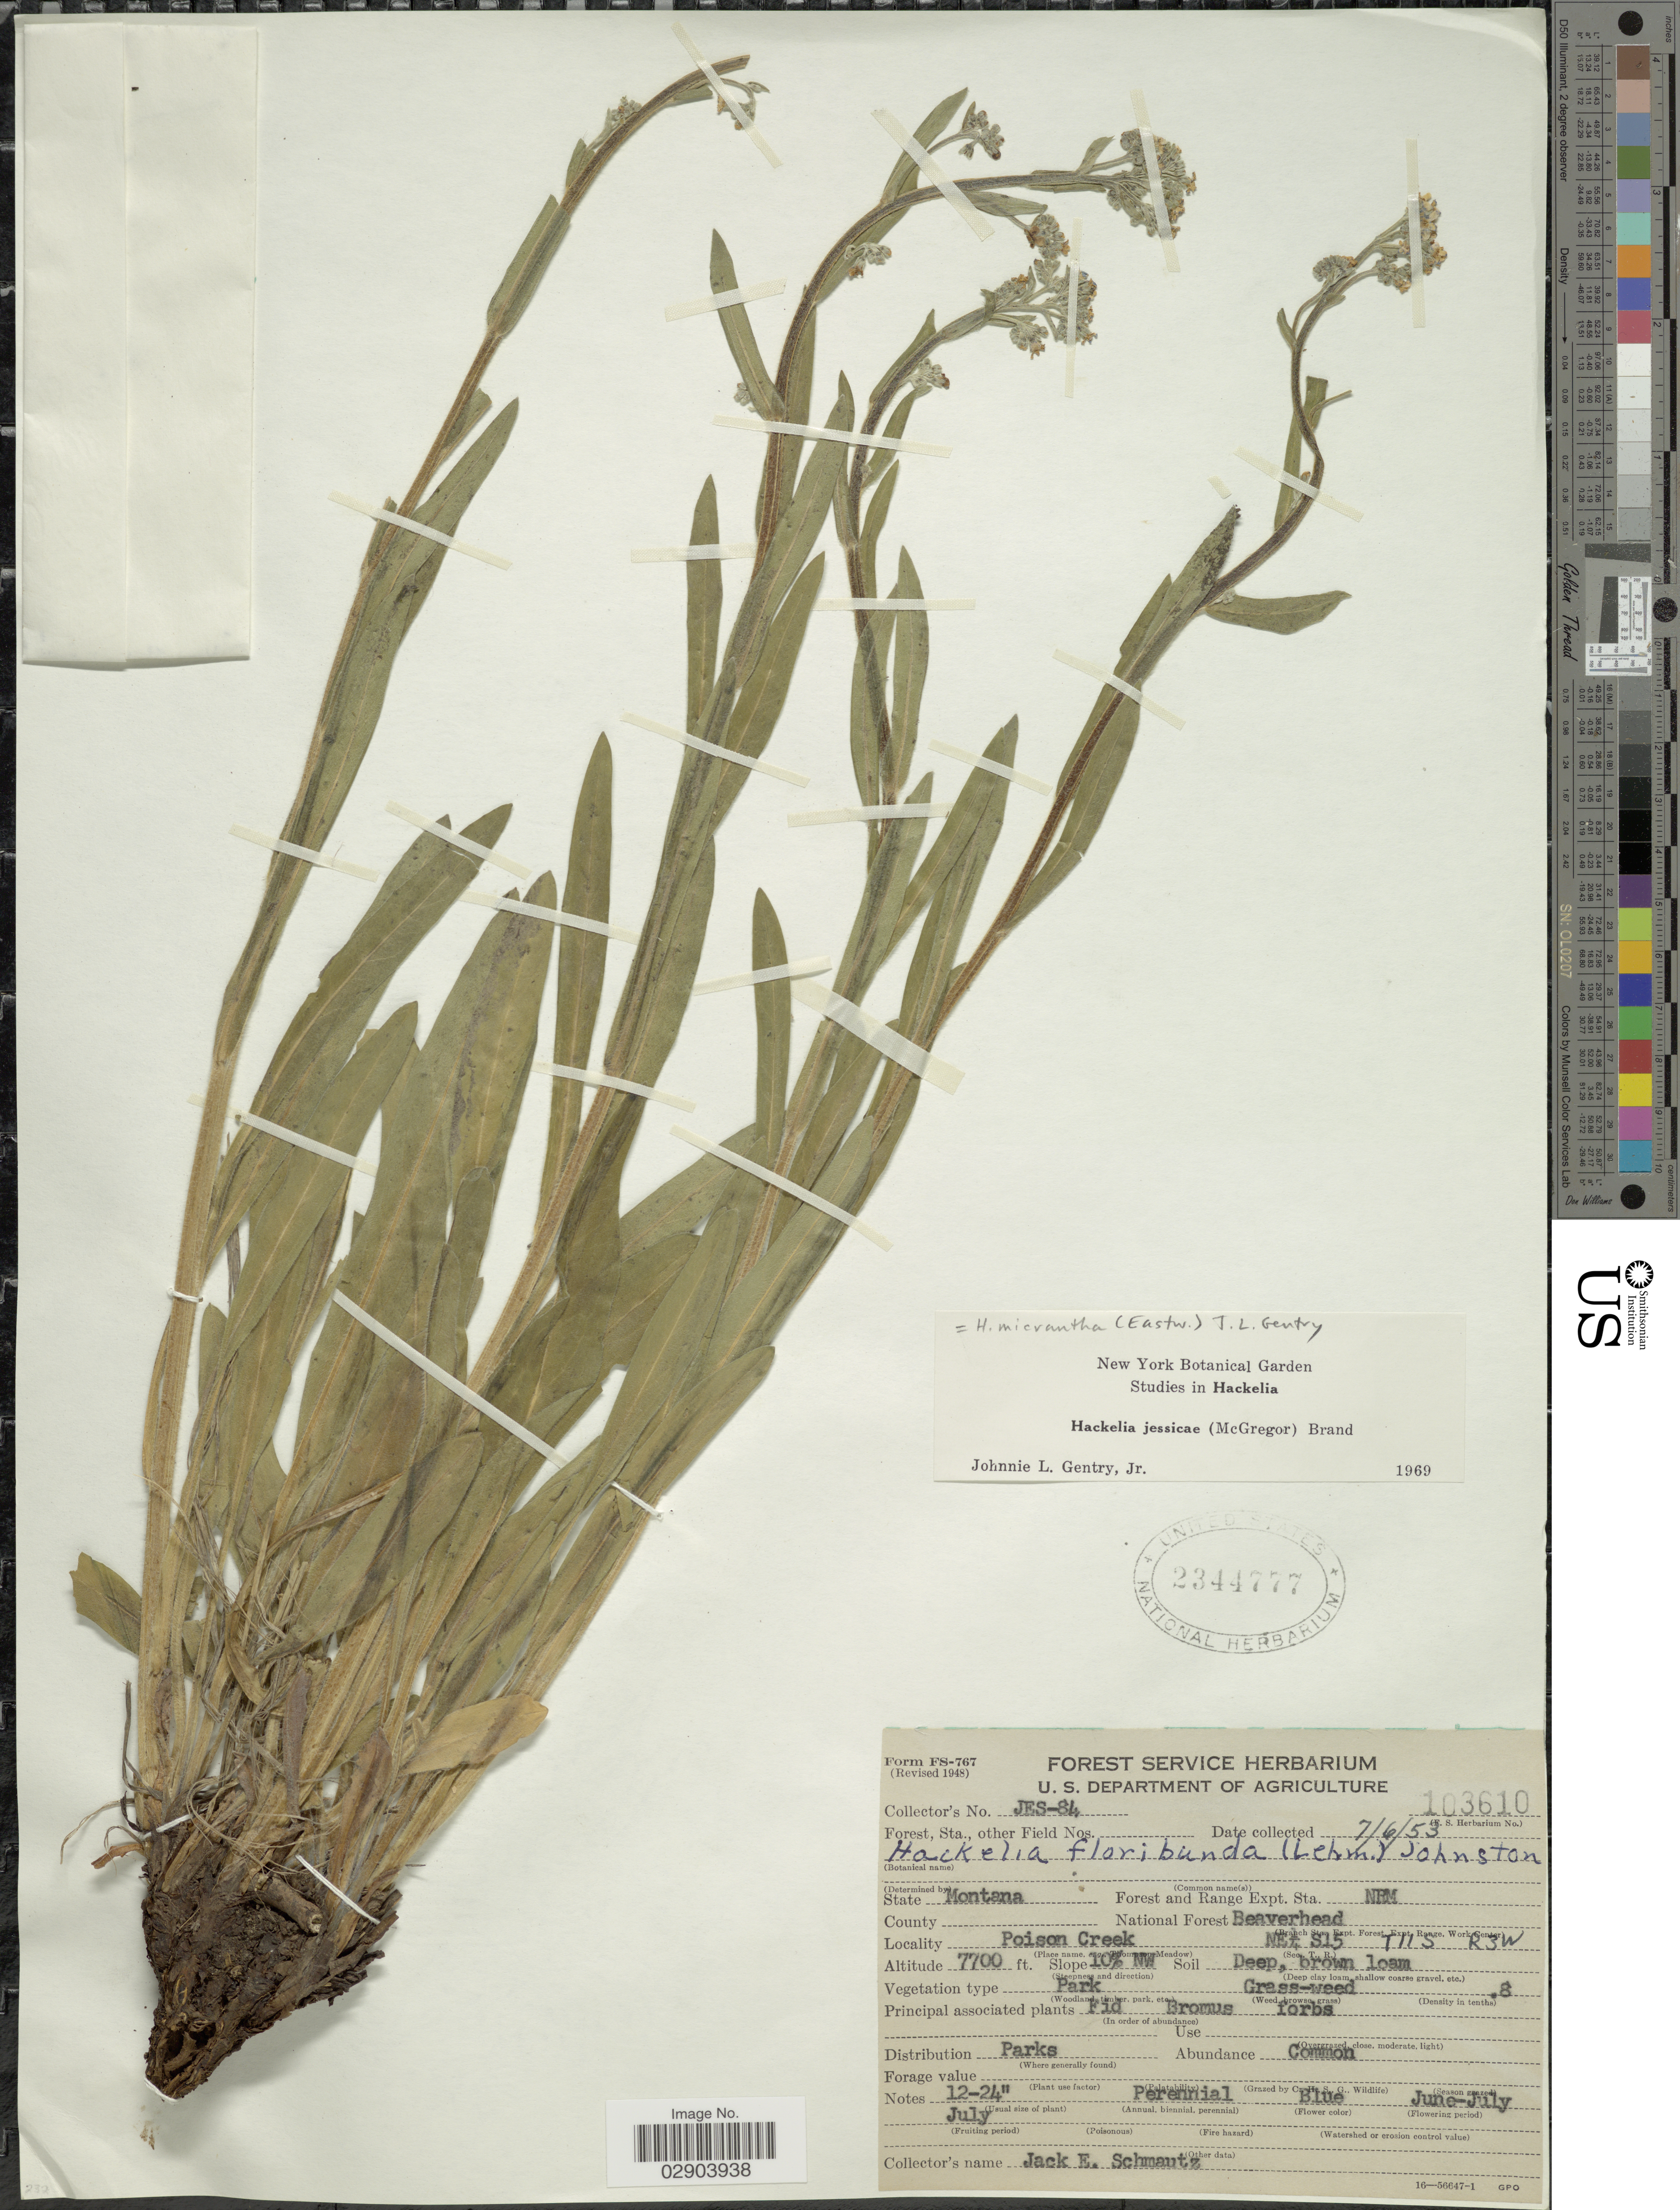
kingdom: Plantae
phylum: Tracheophyta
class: Magnoliopsida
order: Boraginales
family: Boraginaceae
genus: Hackelia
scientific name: Hackelia micrantha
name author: (Eastw.) J.L. Gentry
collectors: J. Schmautz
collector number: JES-84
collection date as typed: Transcribed d/m/y: 6/7/53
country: United States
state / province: Montana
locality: National Forest Beaverhead, Poison Creek.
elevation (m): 2347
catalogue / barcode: US 2344777